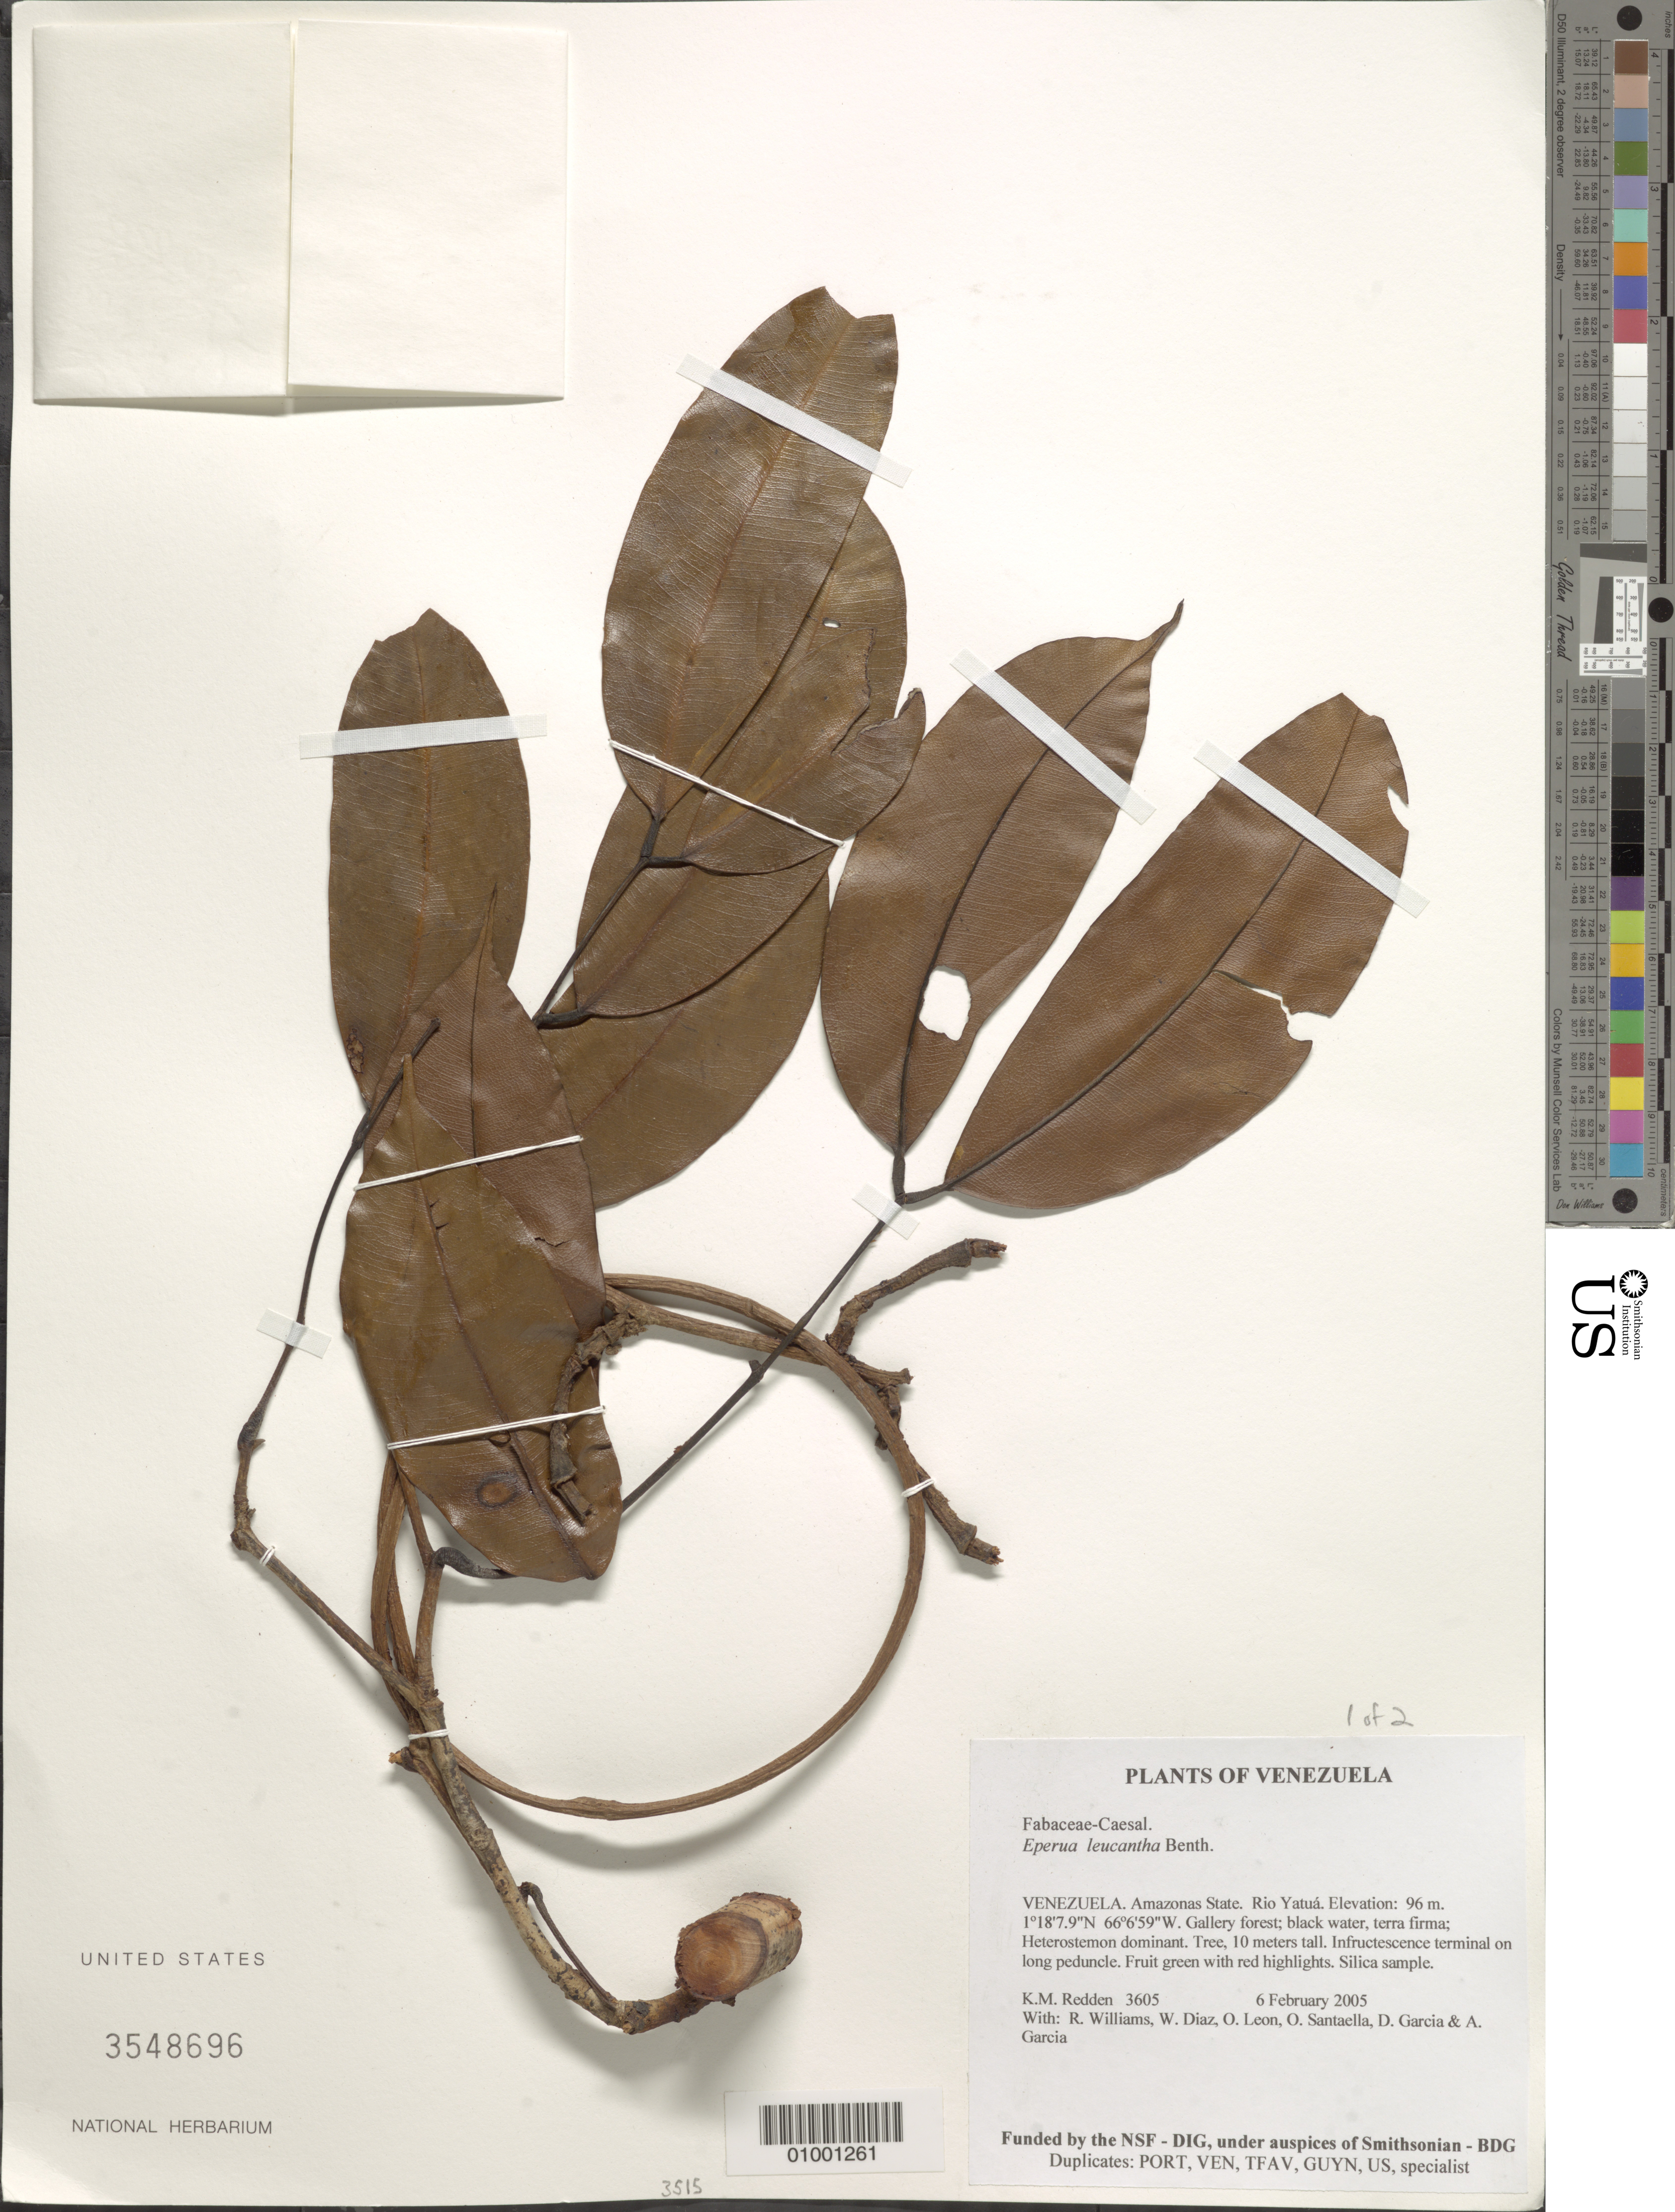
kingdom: Plantae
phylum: Tracheophyta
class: Magnoliopsida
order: Fabales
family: Fabaceae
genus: Eperua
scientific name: Eperua leucantha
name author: Benth.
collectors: K. M. Redden, R. Williams, W. Díaz P., O. León, O. Santaella, D. Garcia & A. Garcia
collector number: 3605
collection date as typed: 6 February 2005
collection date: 2005-02-06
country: Venezuela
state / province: Amazonas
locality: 19 - Rio Yatuá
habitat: Gallery forest; black water, terra firma; Heterostemon dominant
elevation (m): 96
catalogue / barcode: US 3548696